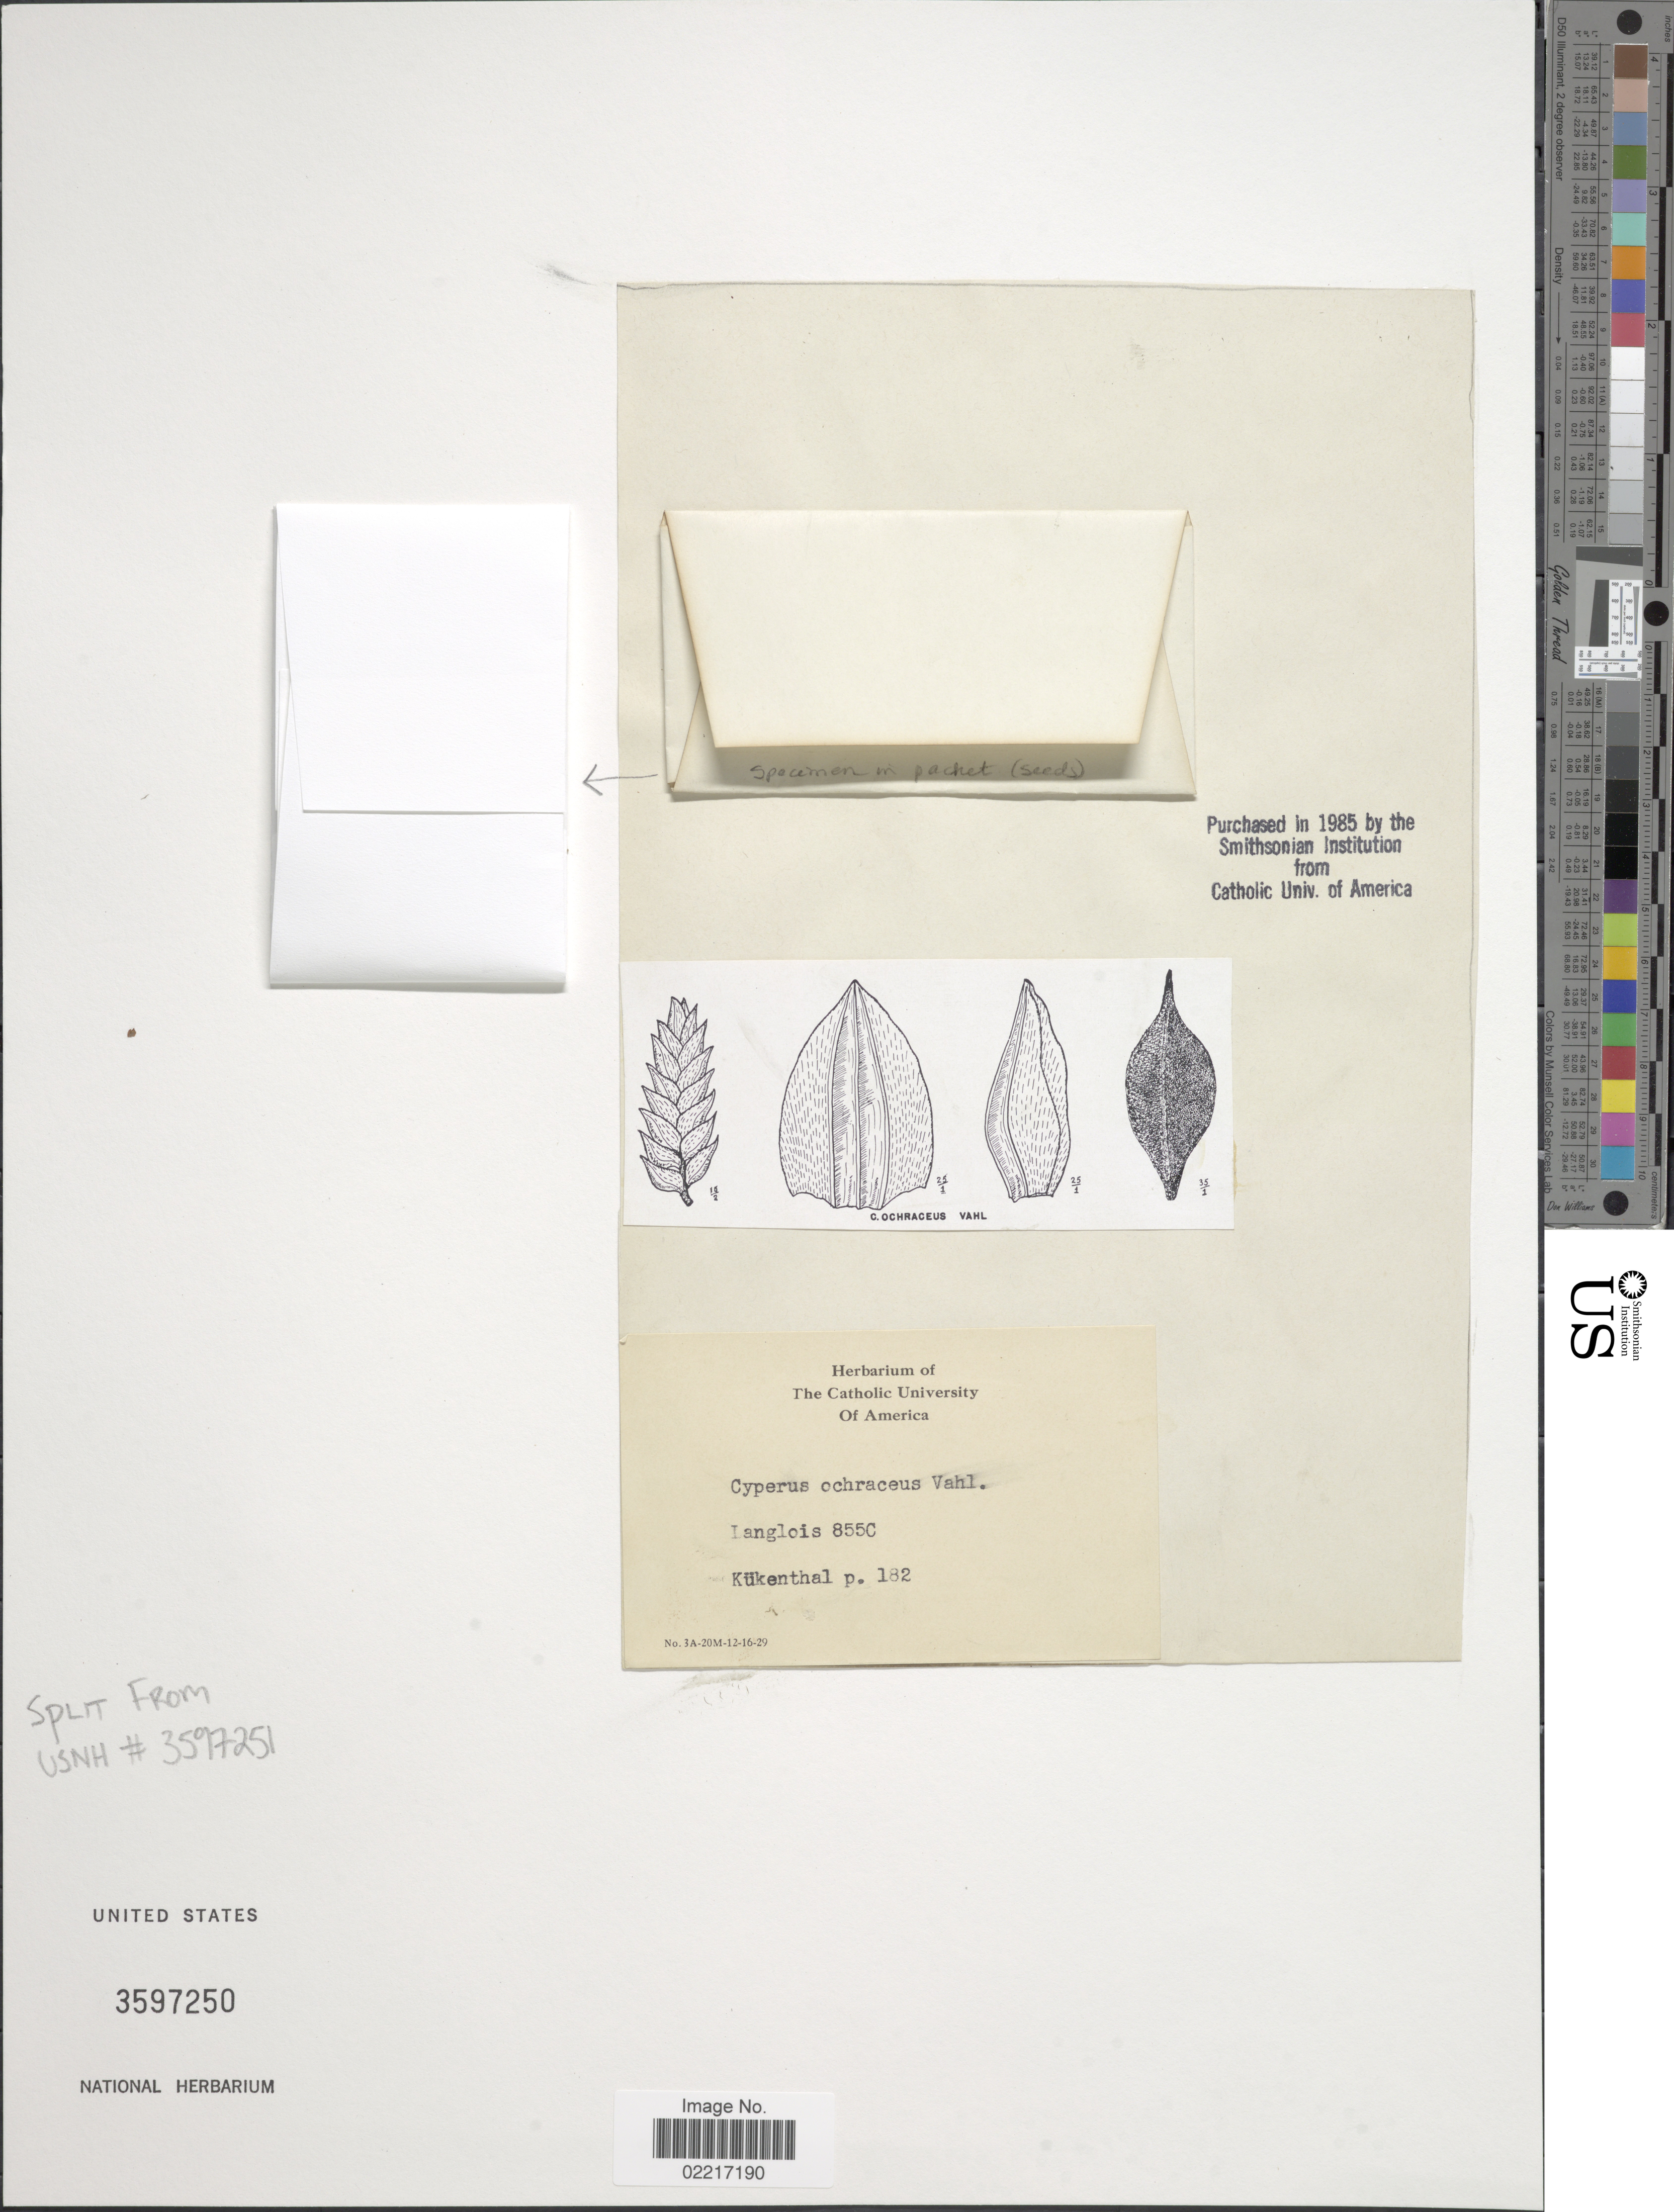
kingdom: Plantae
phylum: Tracheophyta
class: Liliopsida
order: Poales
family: Cyperaceae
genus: Cyperus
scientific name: Cyperus ochraceus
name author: Vahl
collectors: Langlois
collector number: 855C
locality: Kükenthal [unsure placement]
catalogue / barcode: US 3597250